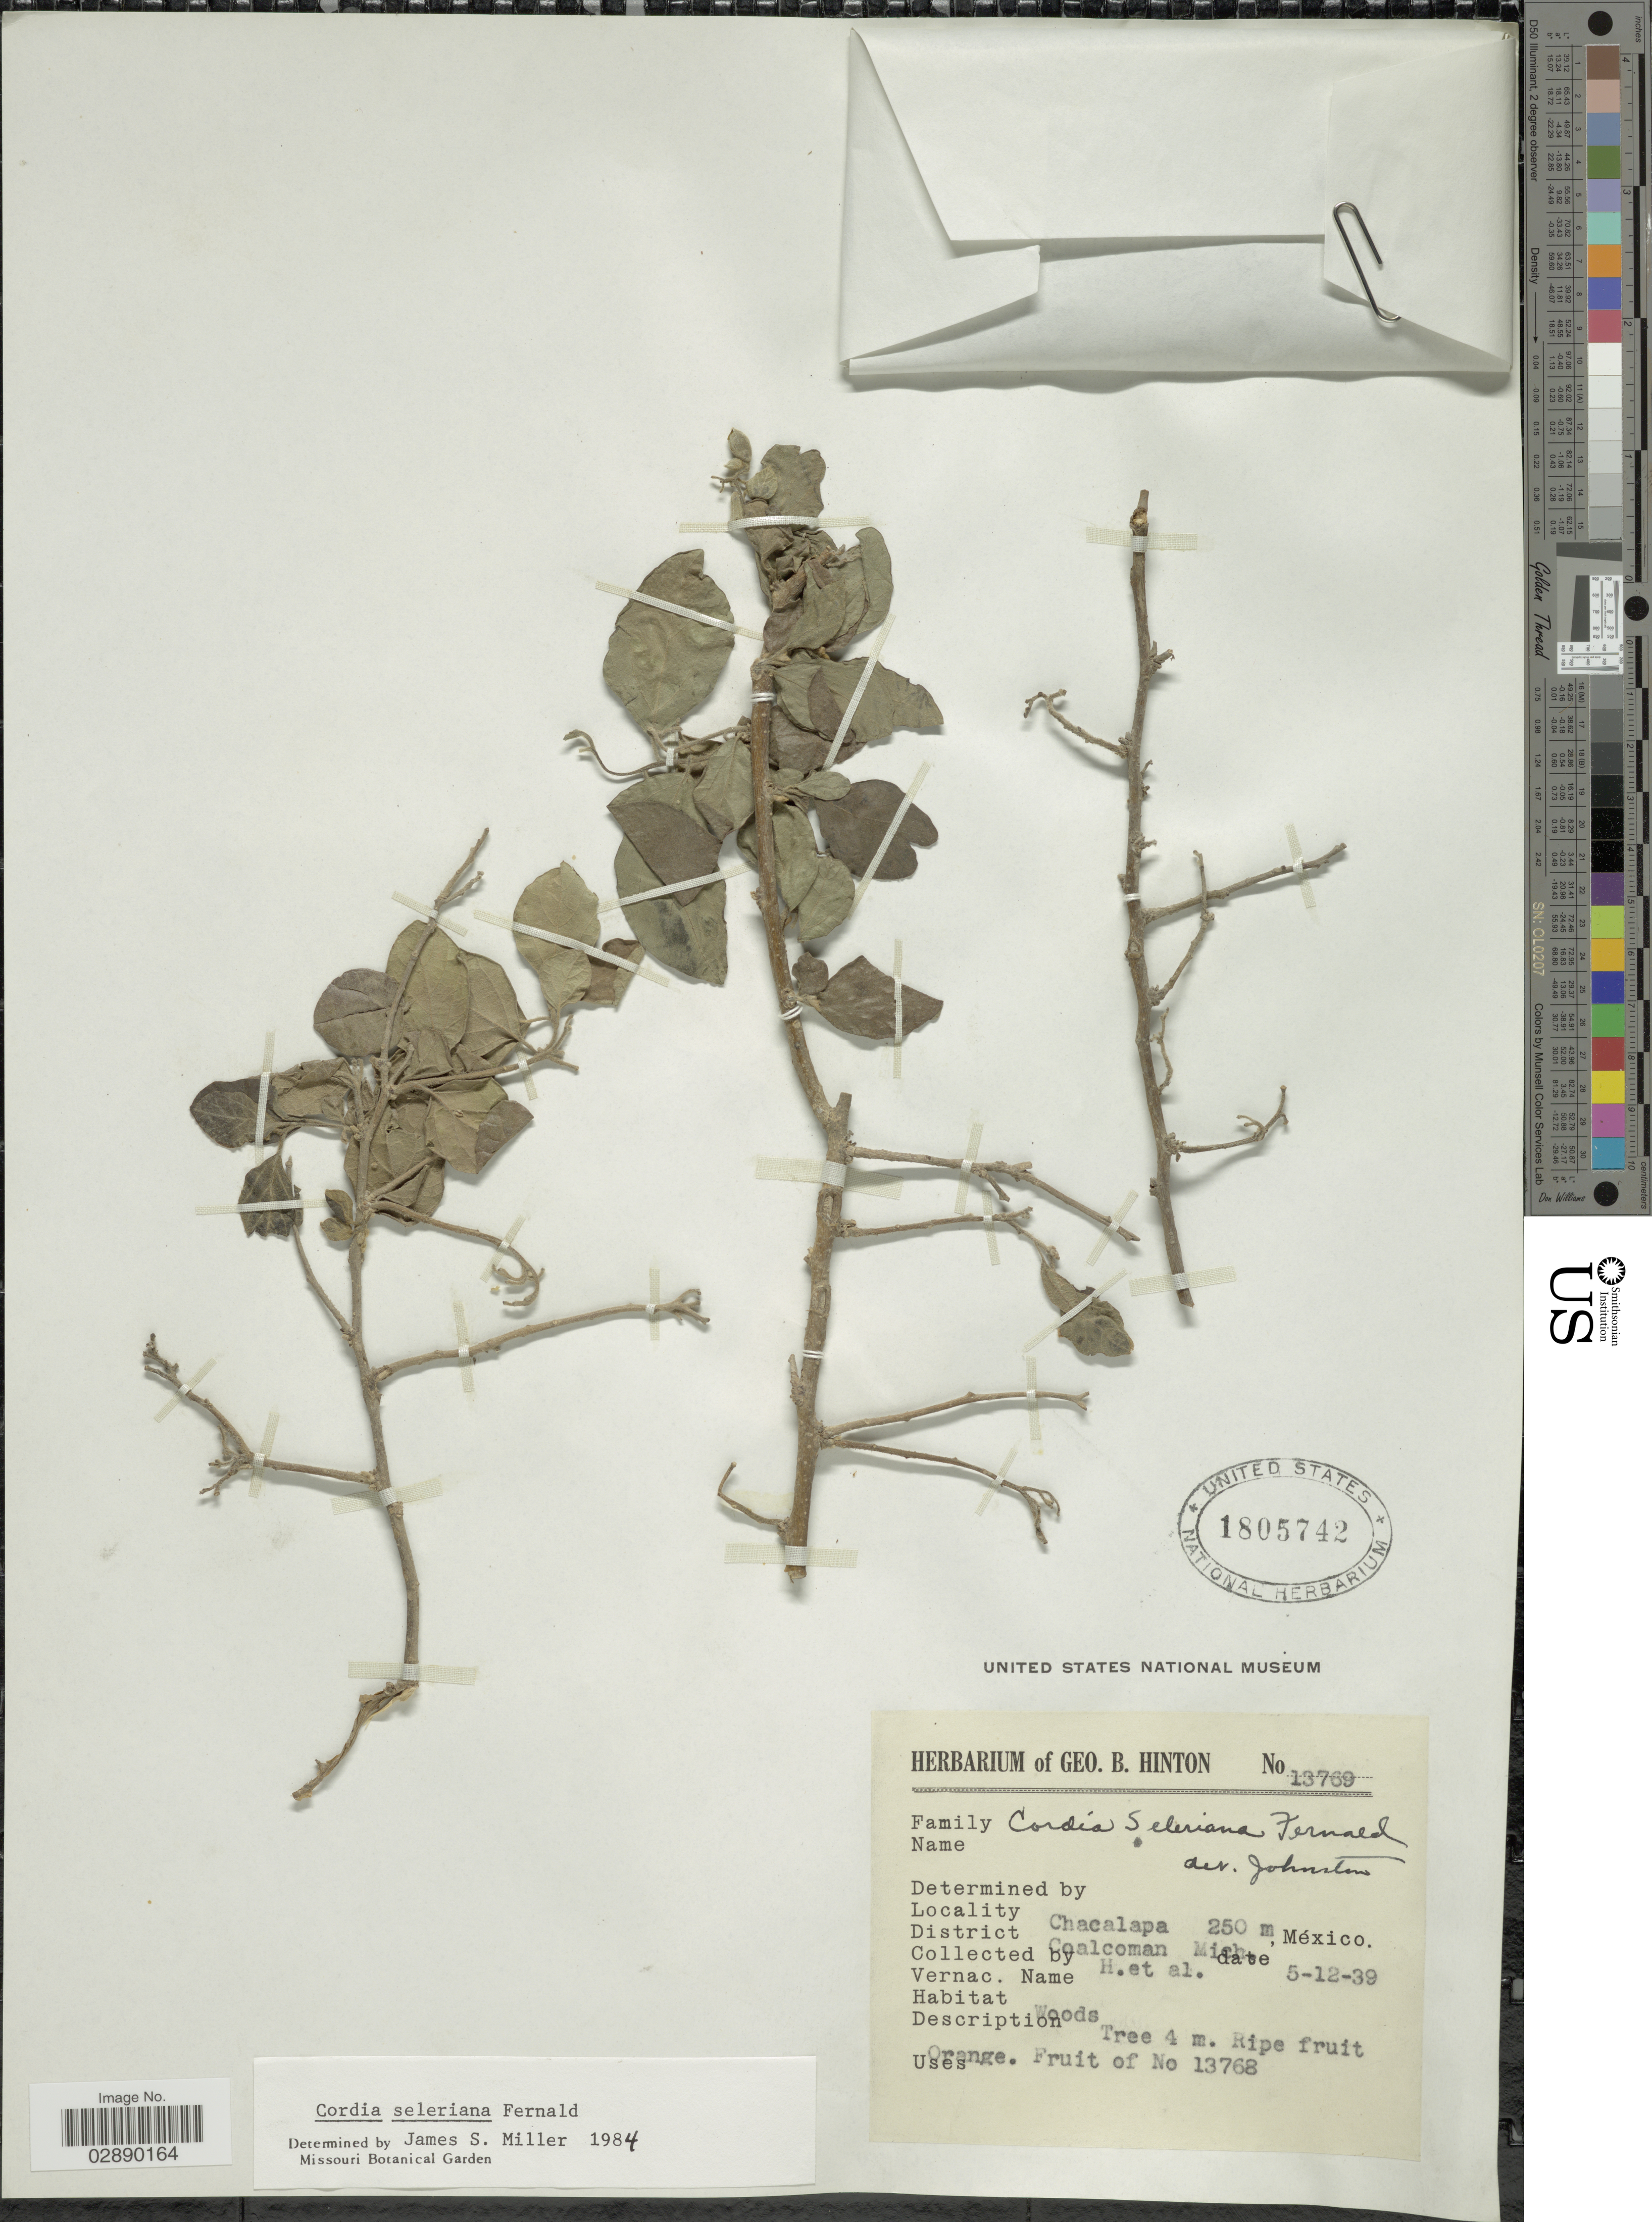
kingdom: Plantae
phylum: Tracheophyta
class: Magnoliopsida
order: Boraginales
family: Cordiaceae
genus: Cordia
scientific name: Cordia seleriana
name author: Fernald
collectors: G. B. Hinton & et al.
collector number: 13769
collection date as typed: Transcribed d/m/y: 5/12/39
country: Mexico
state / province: Michoacán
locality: Chacalapa, District Coalcoman.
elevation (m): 250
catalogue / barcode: US 1805742